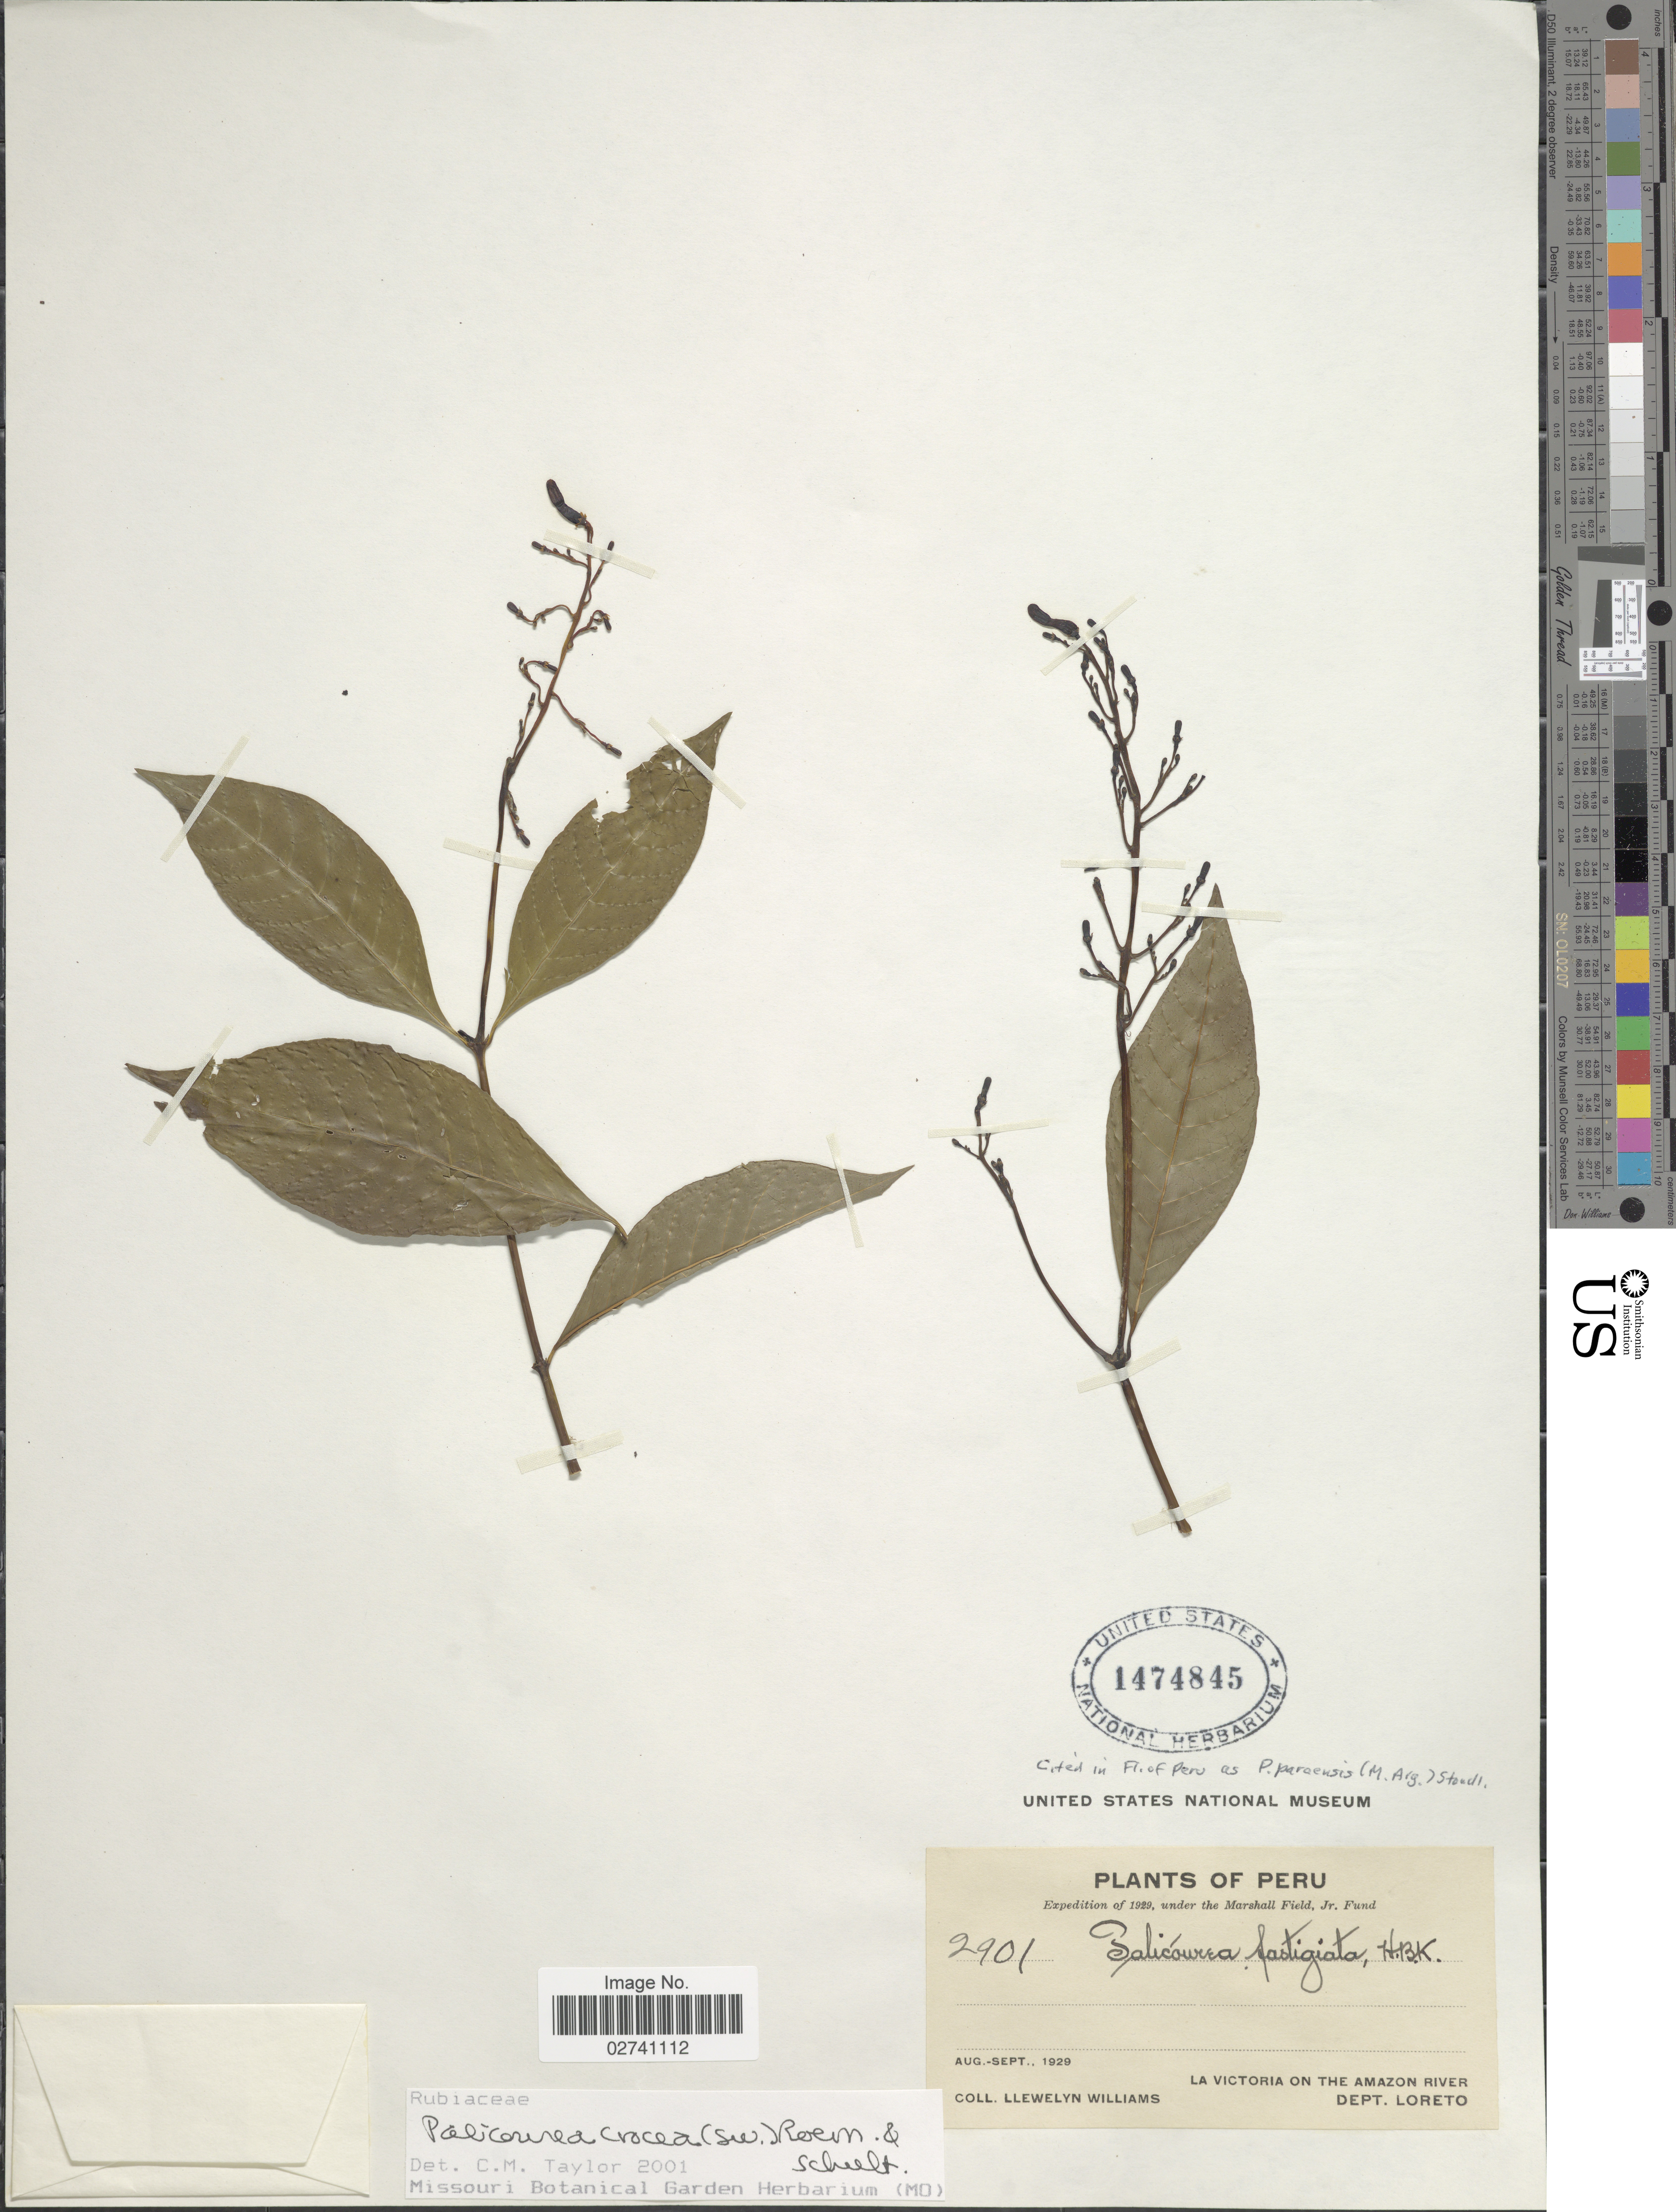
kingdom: Plantae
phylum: Tracheophyta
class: Magnoliopsida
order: Gentianales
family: Rubiaceae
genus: Palicourea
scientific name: Palicourea crocea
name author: (Sw.) Schult.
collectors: Ll. Williams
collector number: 2901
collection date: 1929-08/1929-09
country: Peru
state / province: Loreto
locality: La Victoria on the Amazon River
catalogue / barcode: US 1474845